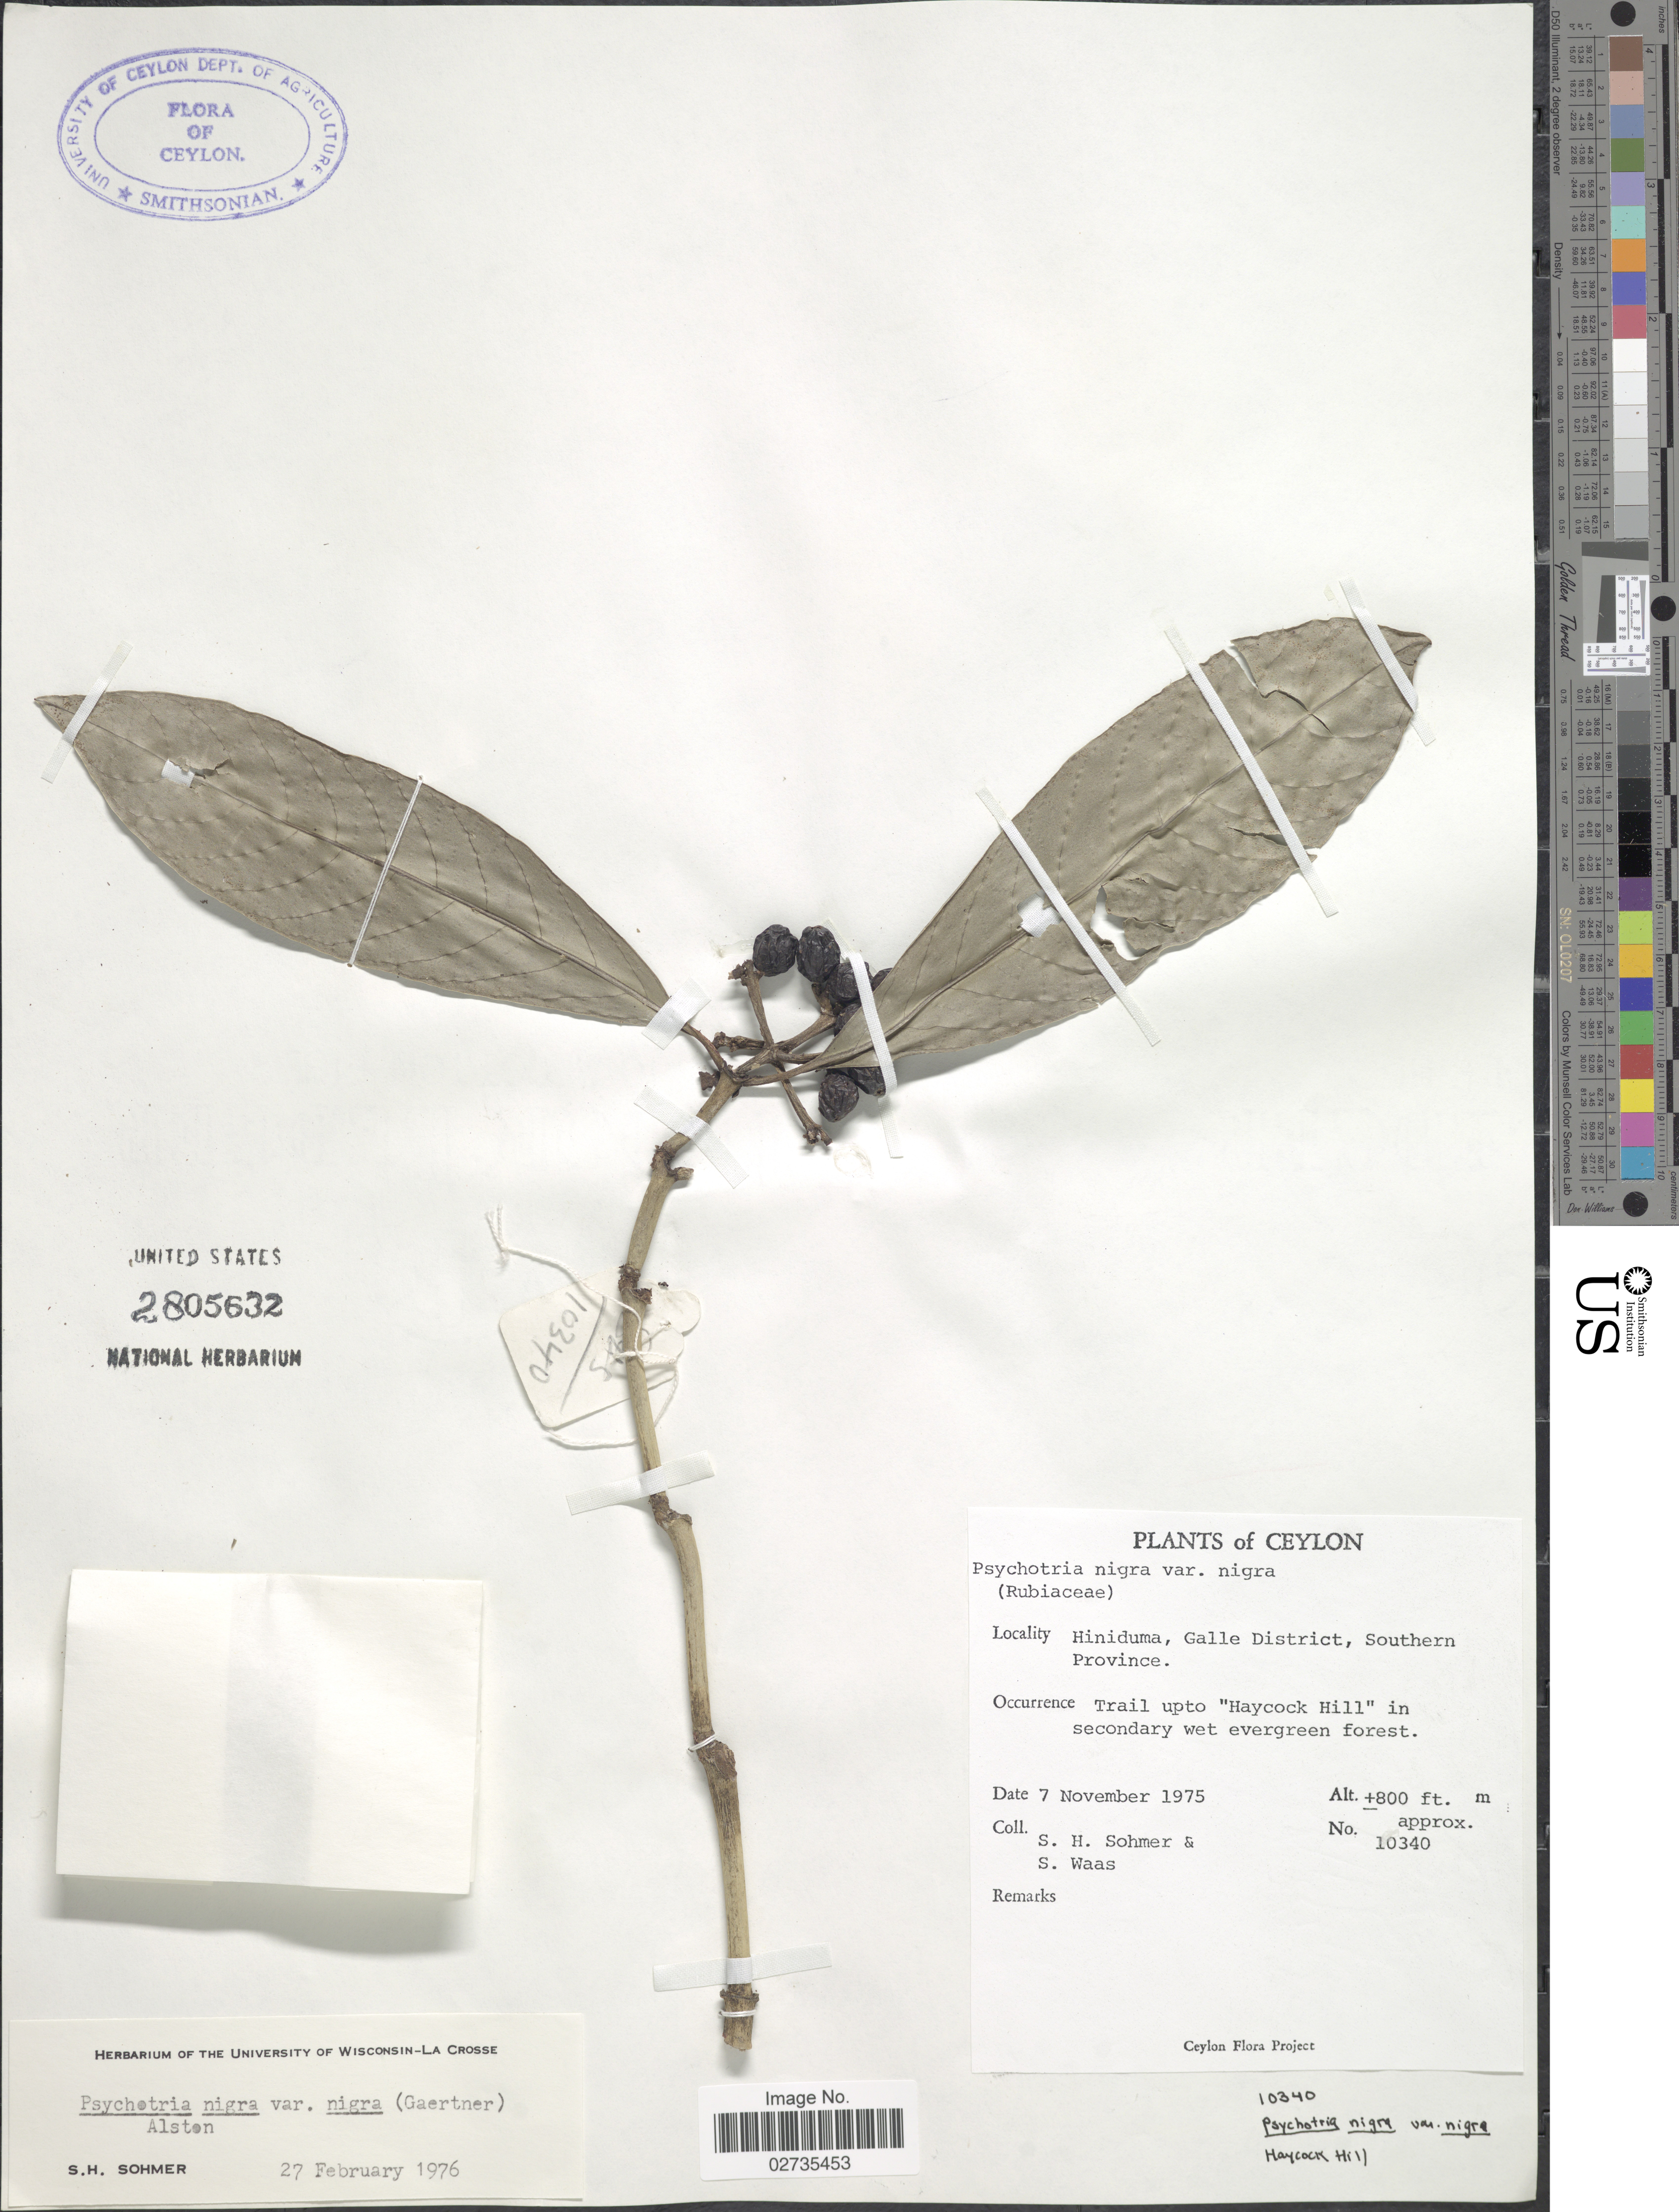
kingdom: Plantae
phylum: Tracheophyta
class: Magnoliopsida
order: Gentianales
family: Rubiaceae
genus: Psychotria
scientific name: Psychotria nigra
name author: (Gaertn.) Alston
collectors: S. H. Sohmer & S. Waas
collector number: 10340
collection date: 1975-11-07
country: Sri Lanka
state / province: Southern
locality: Ceylon. Hiniduma, Galle District. Trail upto "Haycock Hill"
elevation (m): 244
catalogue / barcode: US 2805632